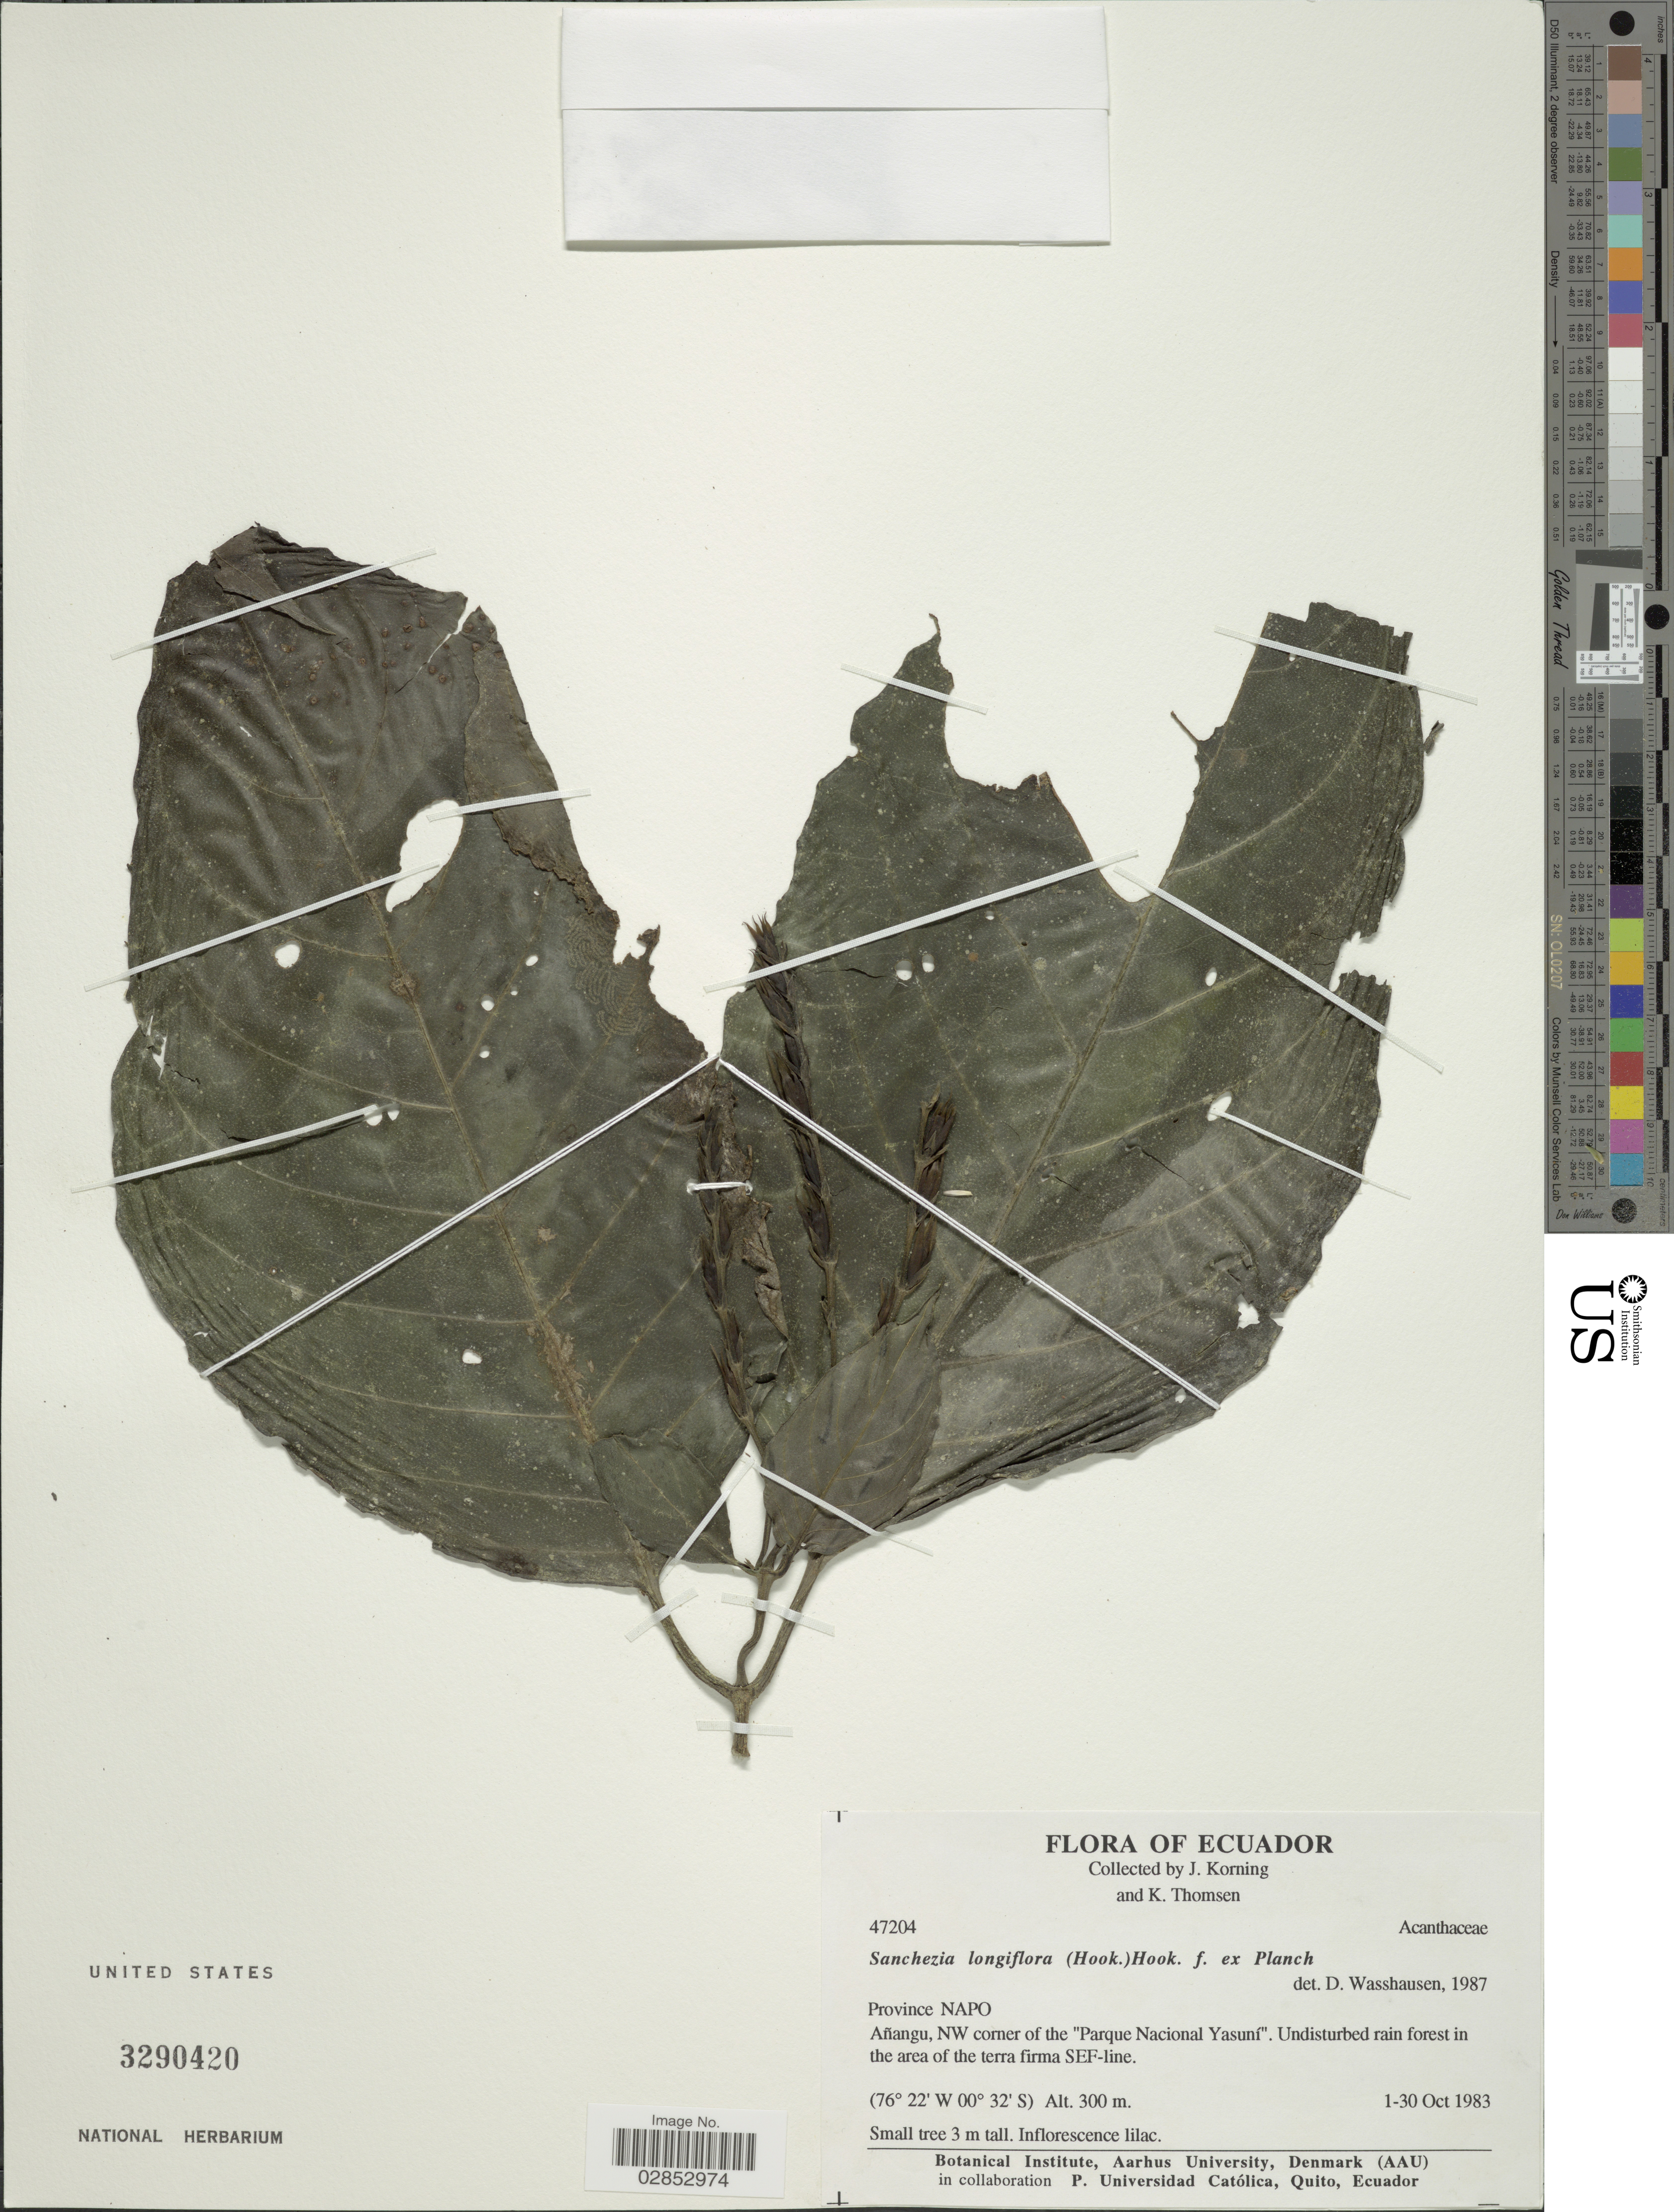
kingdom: Plantae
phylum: Tracheophyta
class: Magnoliopsida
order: Lamiales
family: Acanthaceae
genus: Sanchezia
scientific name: Sanchezia longiflora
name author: (Hook. f.) Hook. f. ex Planch.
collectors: J. Korning & K. Thomsen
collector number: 47204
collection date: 1983-10-01/1983-10-30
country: Ecuador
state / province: Napo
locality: Añangu, NW corner of the "Parque Nacional Yasuní".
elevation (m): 300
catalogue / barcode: US 3290420